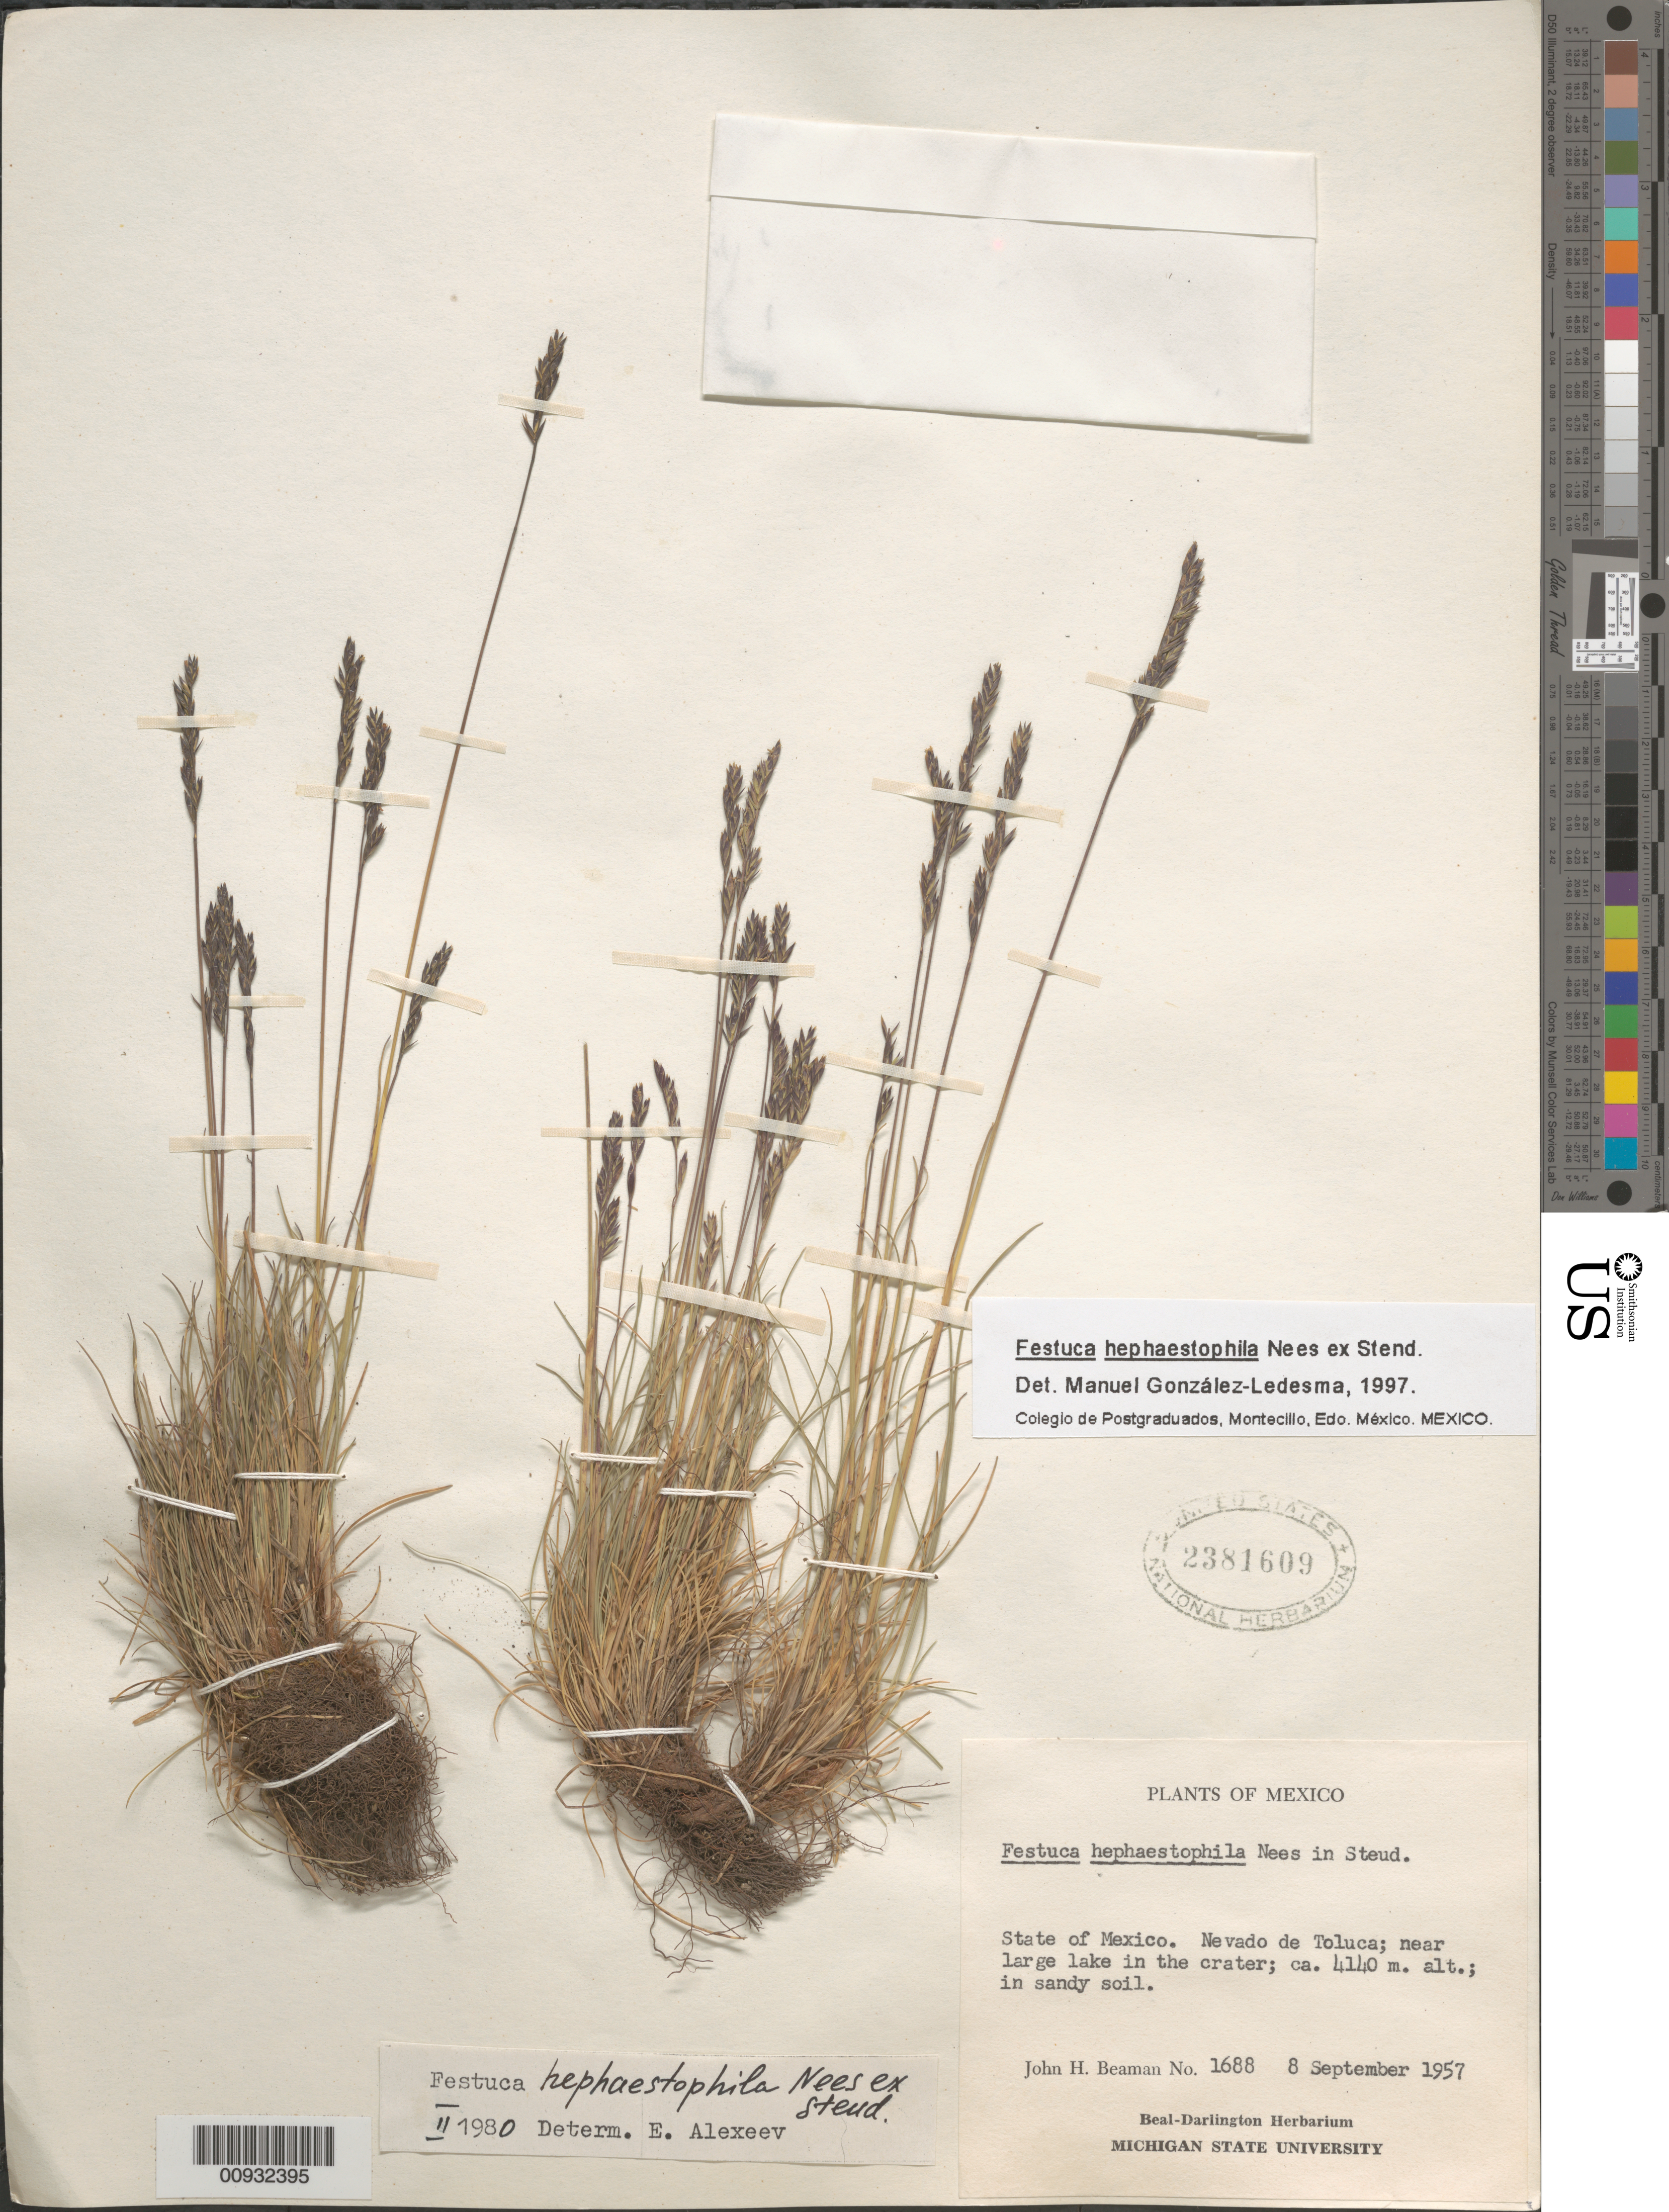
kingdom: Plantae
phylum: Tracheophyta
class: Liliopsida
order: Poales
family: Poaceae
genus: Festuca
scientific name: Festuca hephaestophila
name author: Nees ex Steud.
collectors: J. H. Beaman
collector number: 1688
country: Mexico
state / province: México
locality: Nevado de Toluca, near large lake in the crater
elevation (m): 4140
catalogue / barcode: US 2381609